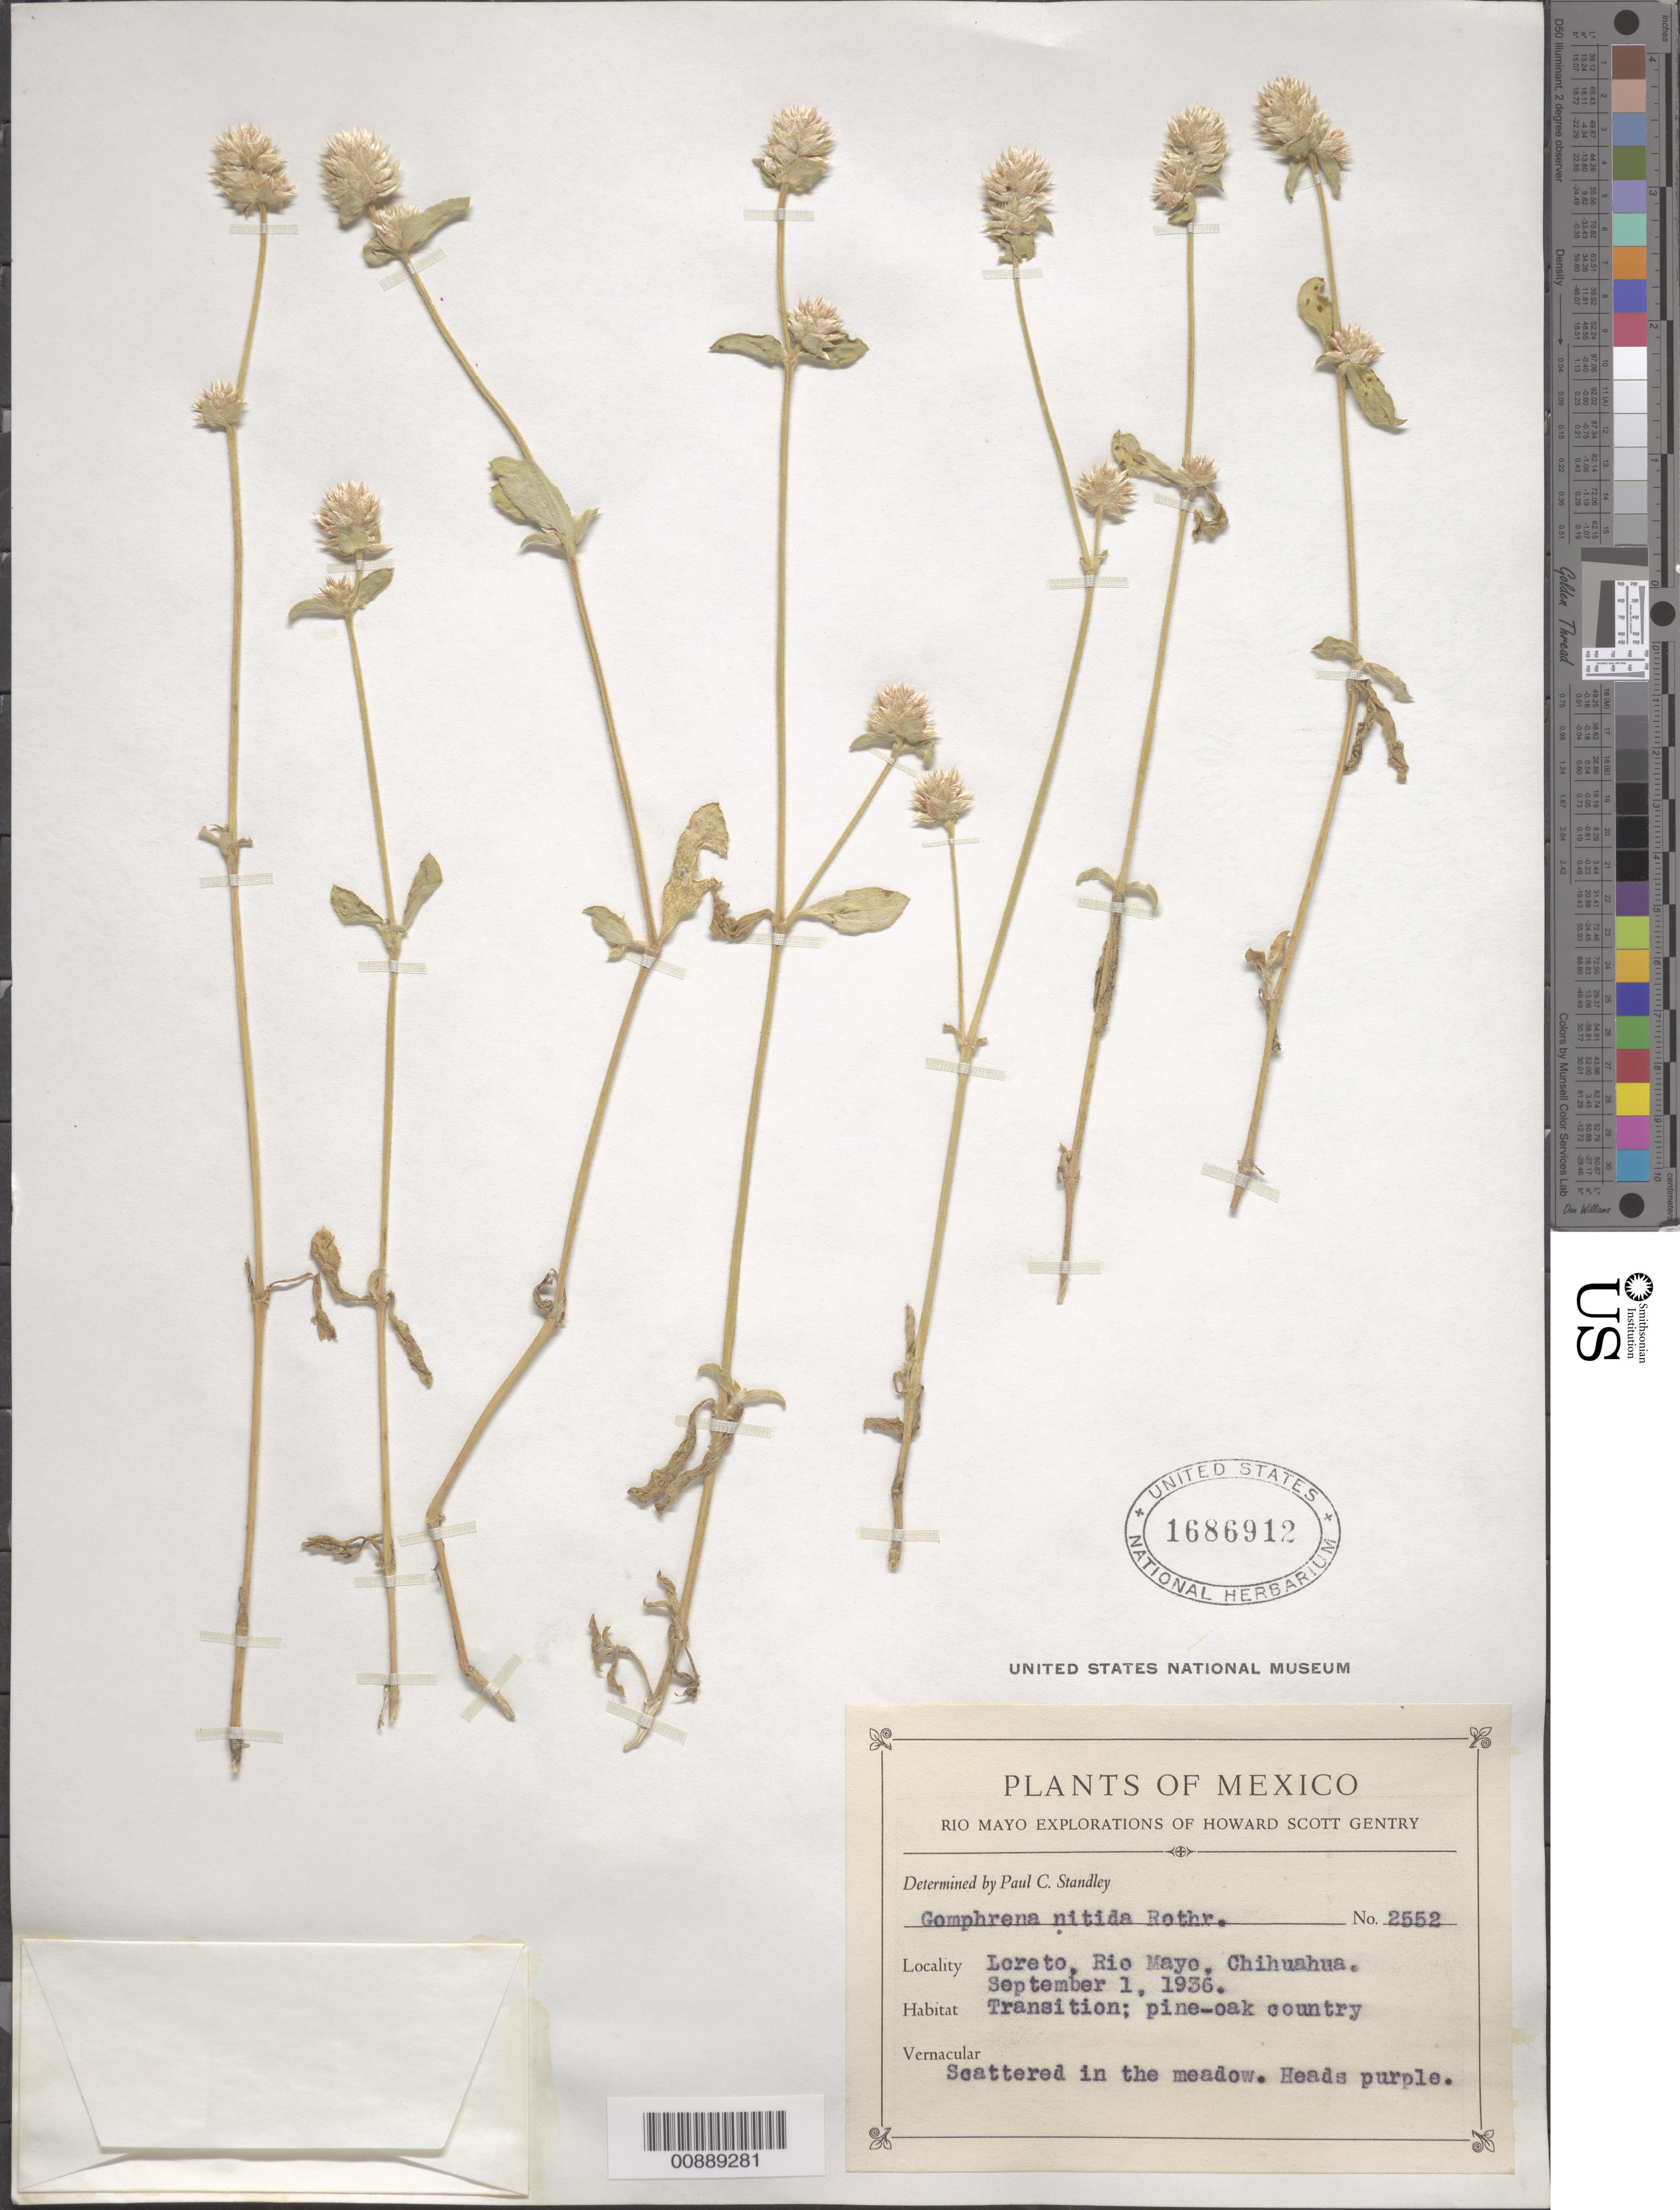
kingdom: Plantae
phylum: Tracheophyta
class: Magnoliopsida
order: Caryophyllales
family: Amaranthaceae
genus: Gomphrena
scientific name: Gomphrena nitida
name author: Rothr.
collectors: H. S. Gentry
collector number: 2552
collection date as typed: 01 Sep 1936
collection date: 1936-09-01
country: Mexico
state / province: Chihuahua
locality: Loreto, Río Mayo, Chihuahua.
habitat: Transition; pine-oak country. Scattered in the meadows.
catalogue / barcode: US 1686912